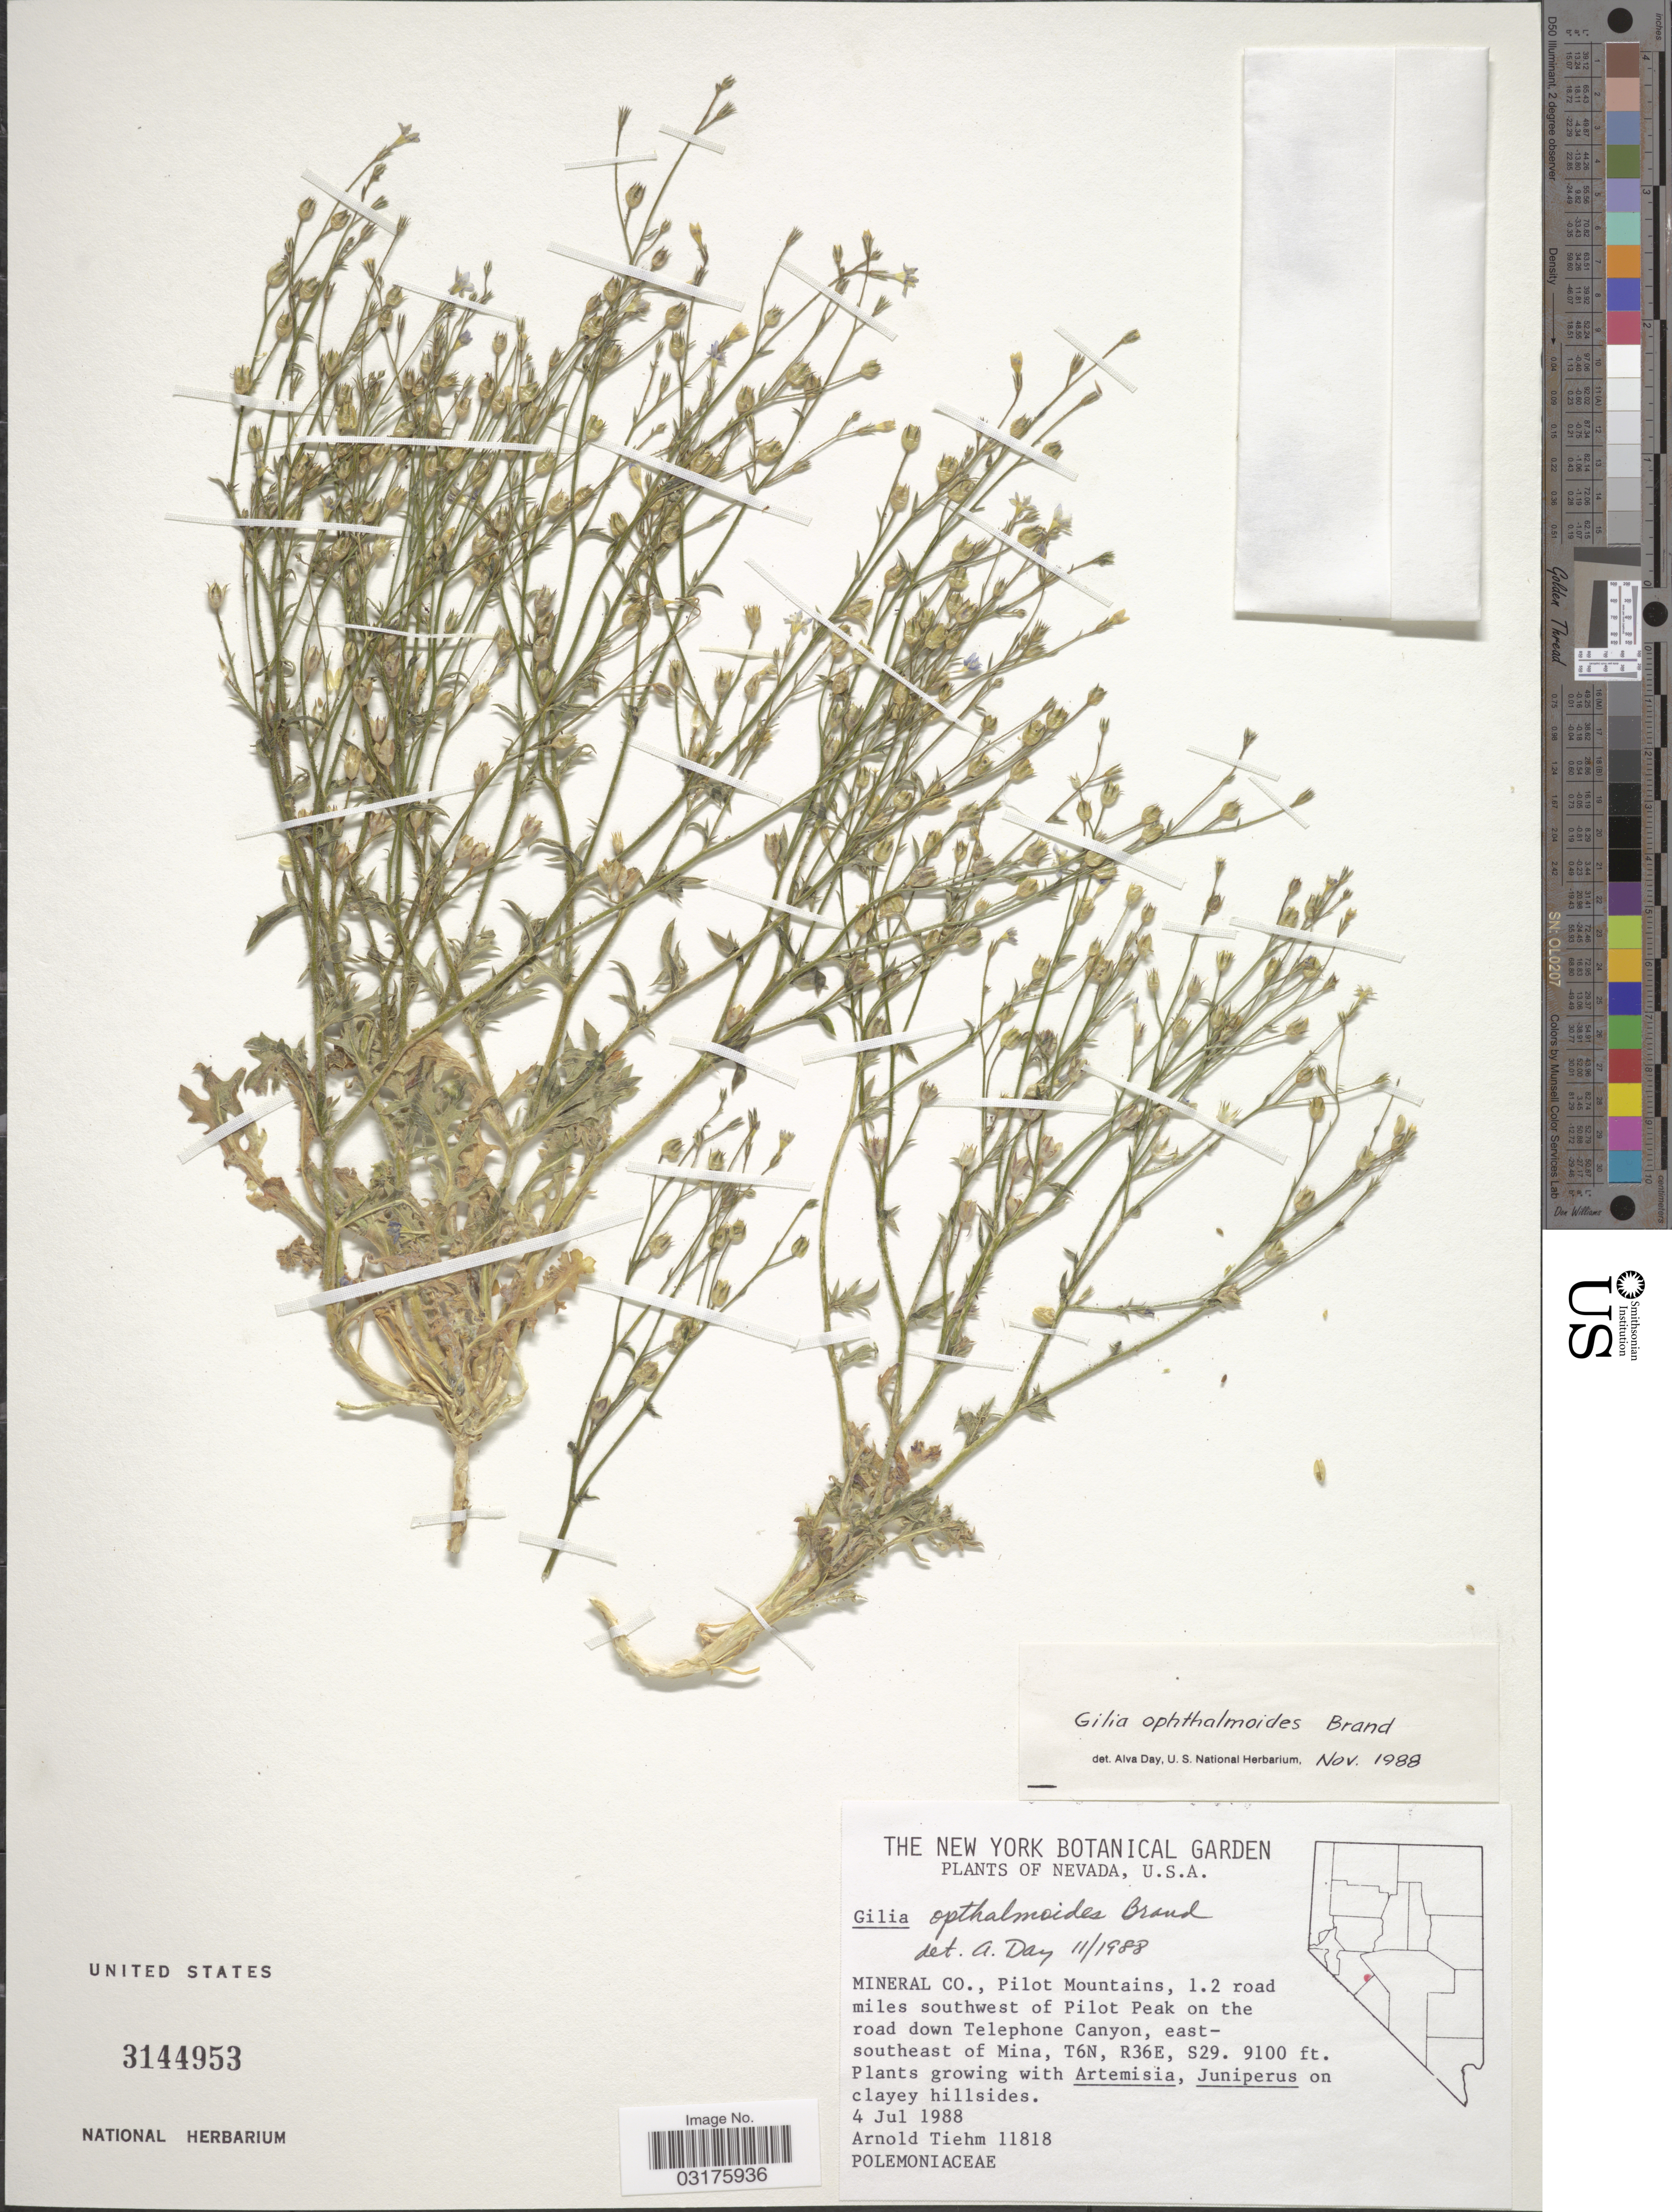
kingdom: Plantae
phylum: Tracheophyta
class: Magnoliopsida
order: Ericales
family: Polemoniaceae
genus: Gilia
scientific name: Gilia ophthalmoides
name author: Brand in Engl.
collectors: A. Tiehm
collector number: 11818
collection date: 1988-07-04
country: United States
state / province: Nevada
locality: Mineral Co., Pilot Mountains, 1.2 road miles southwest of Pilot Peak on the road down Telephone Canyon, east-southeast of Mina, T6N, R36E, S29.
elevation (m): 2774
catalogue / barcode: US 3144953